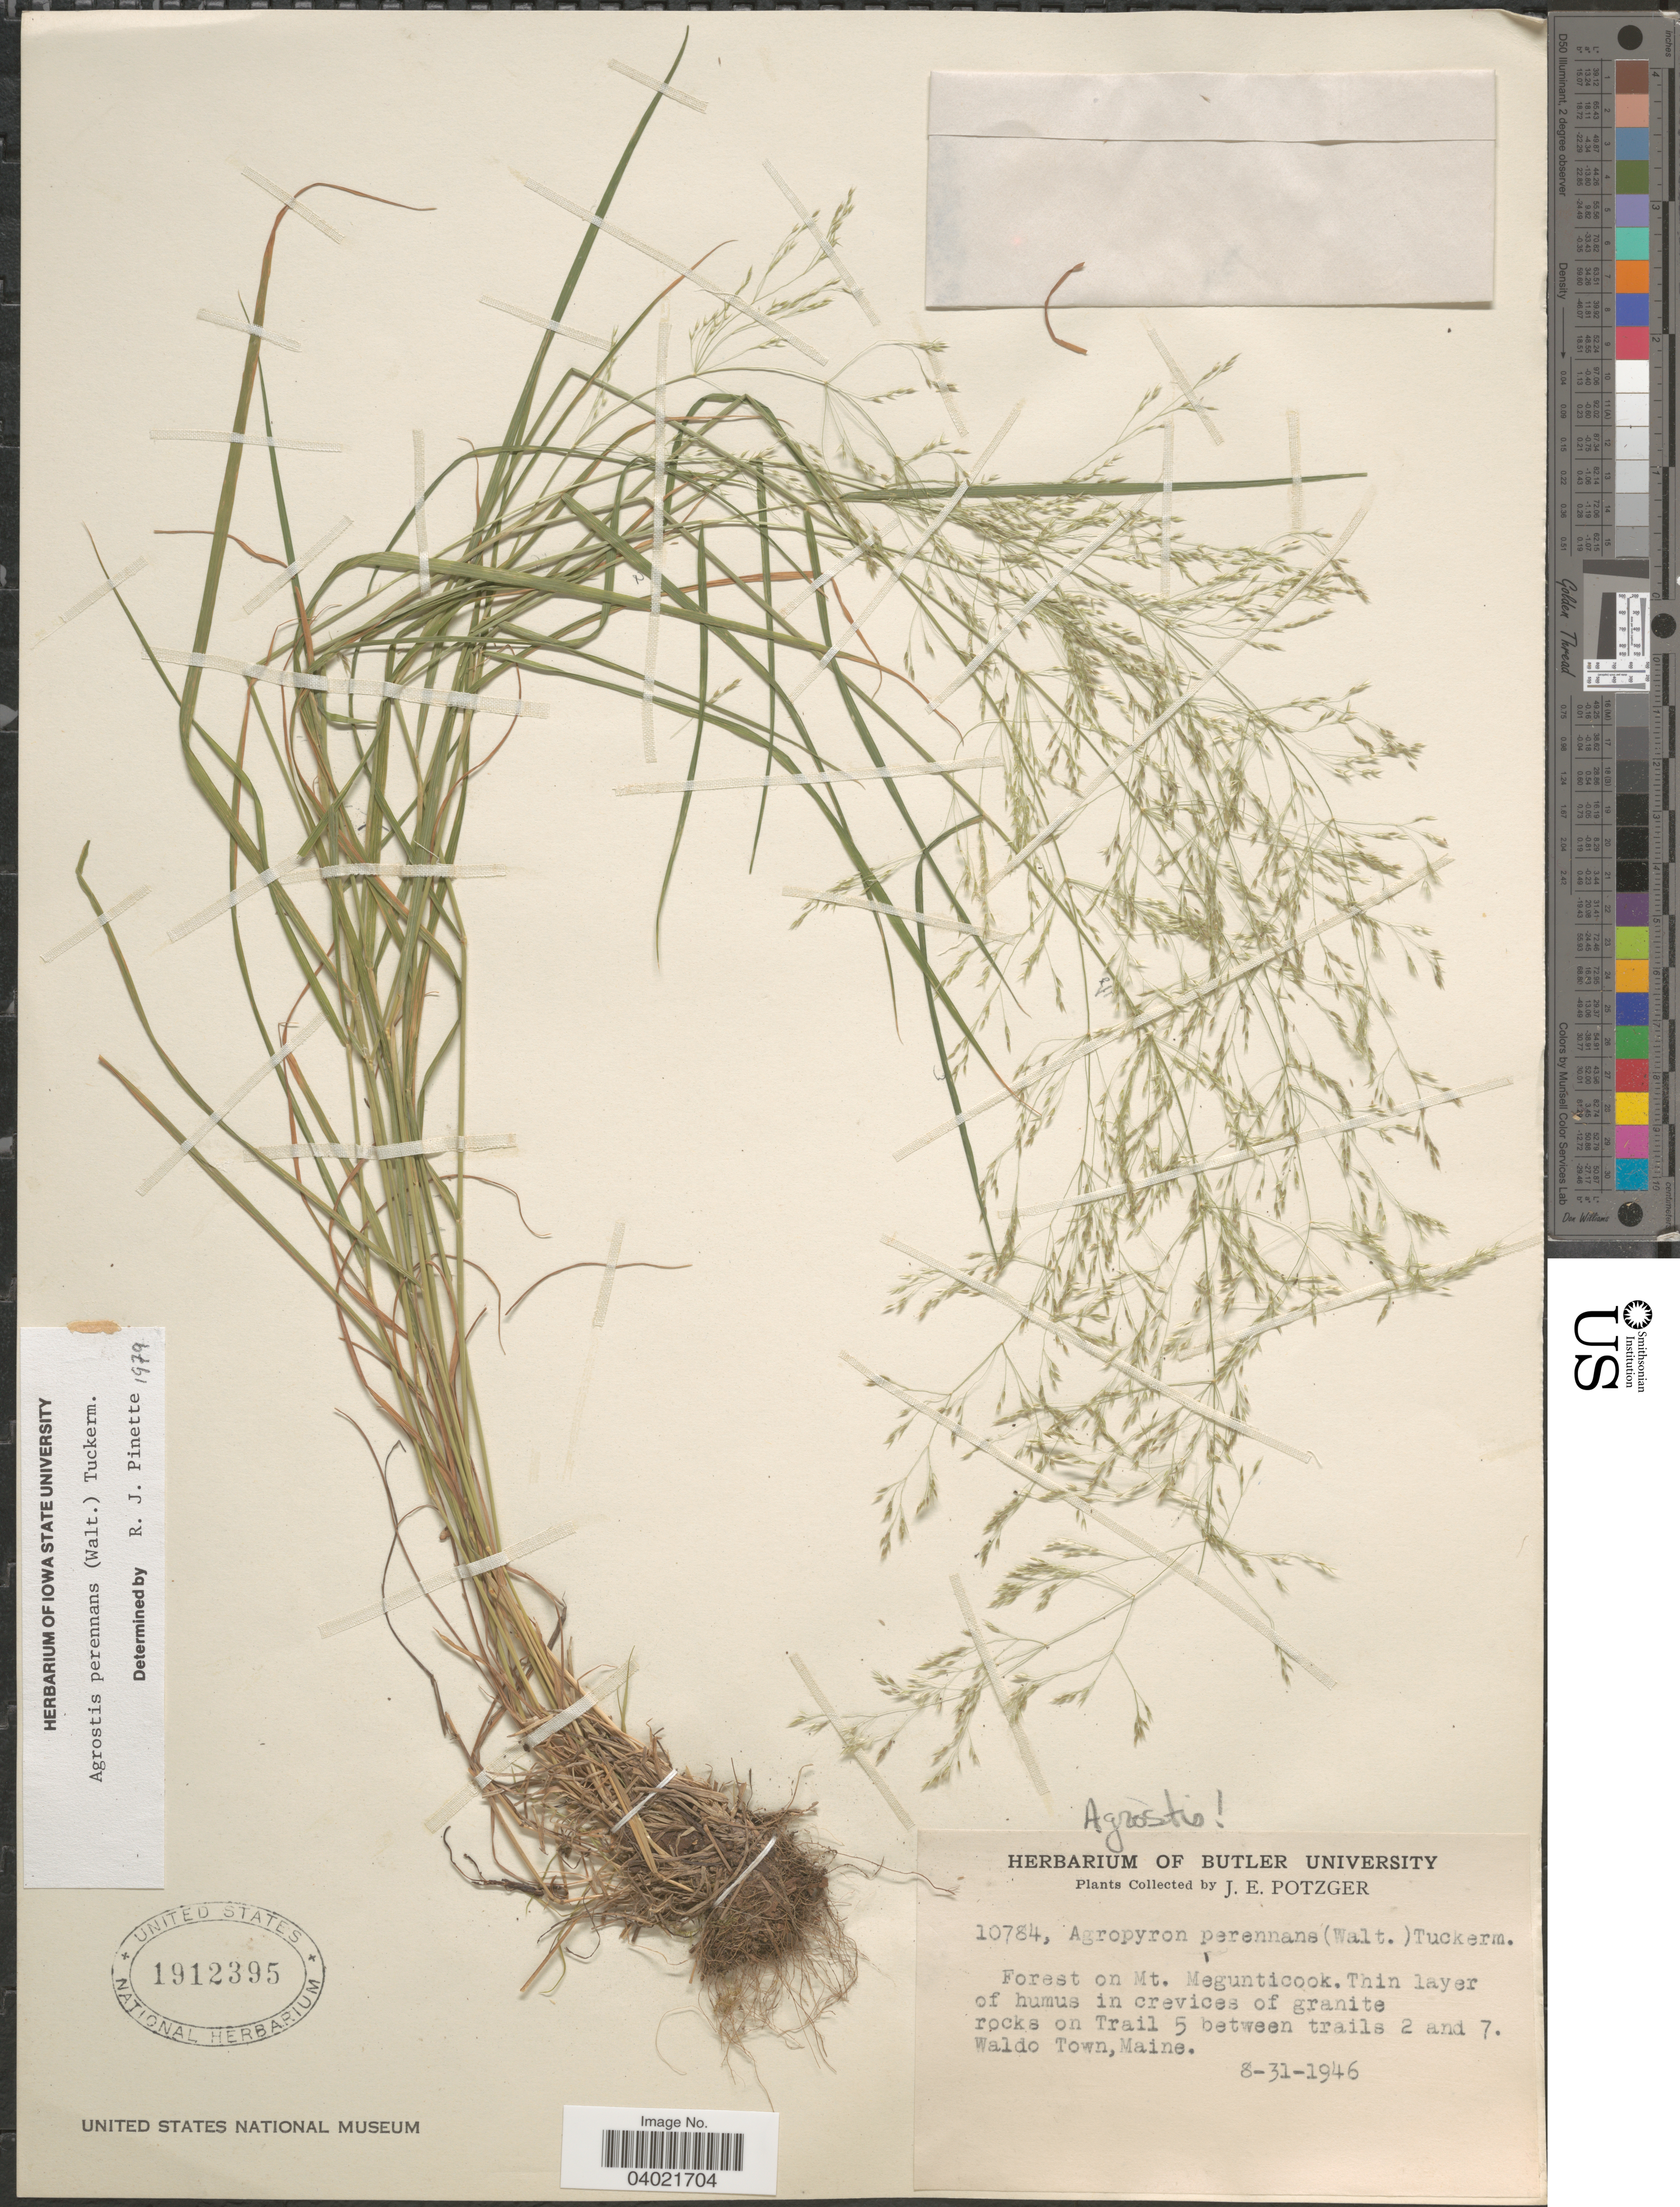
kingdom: Plantae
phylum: Tracheophyta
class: Liliopsida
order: Poales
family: Poaceae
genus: Agrostis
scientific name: Agrostis perennans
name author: (Walter) Tuck.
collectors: J. Potzger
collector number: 10784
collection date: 1946-08-31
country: United States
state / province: Maine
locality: Forest on Mt. Megunticook. On Trail 5 between trails 2 and 7. Waldo Town.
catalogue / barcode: US 1912395